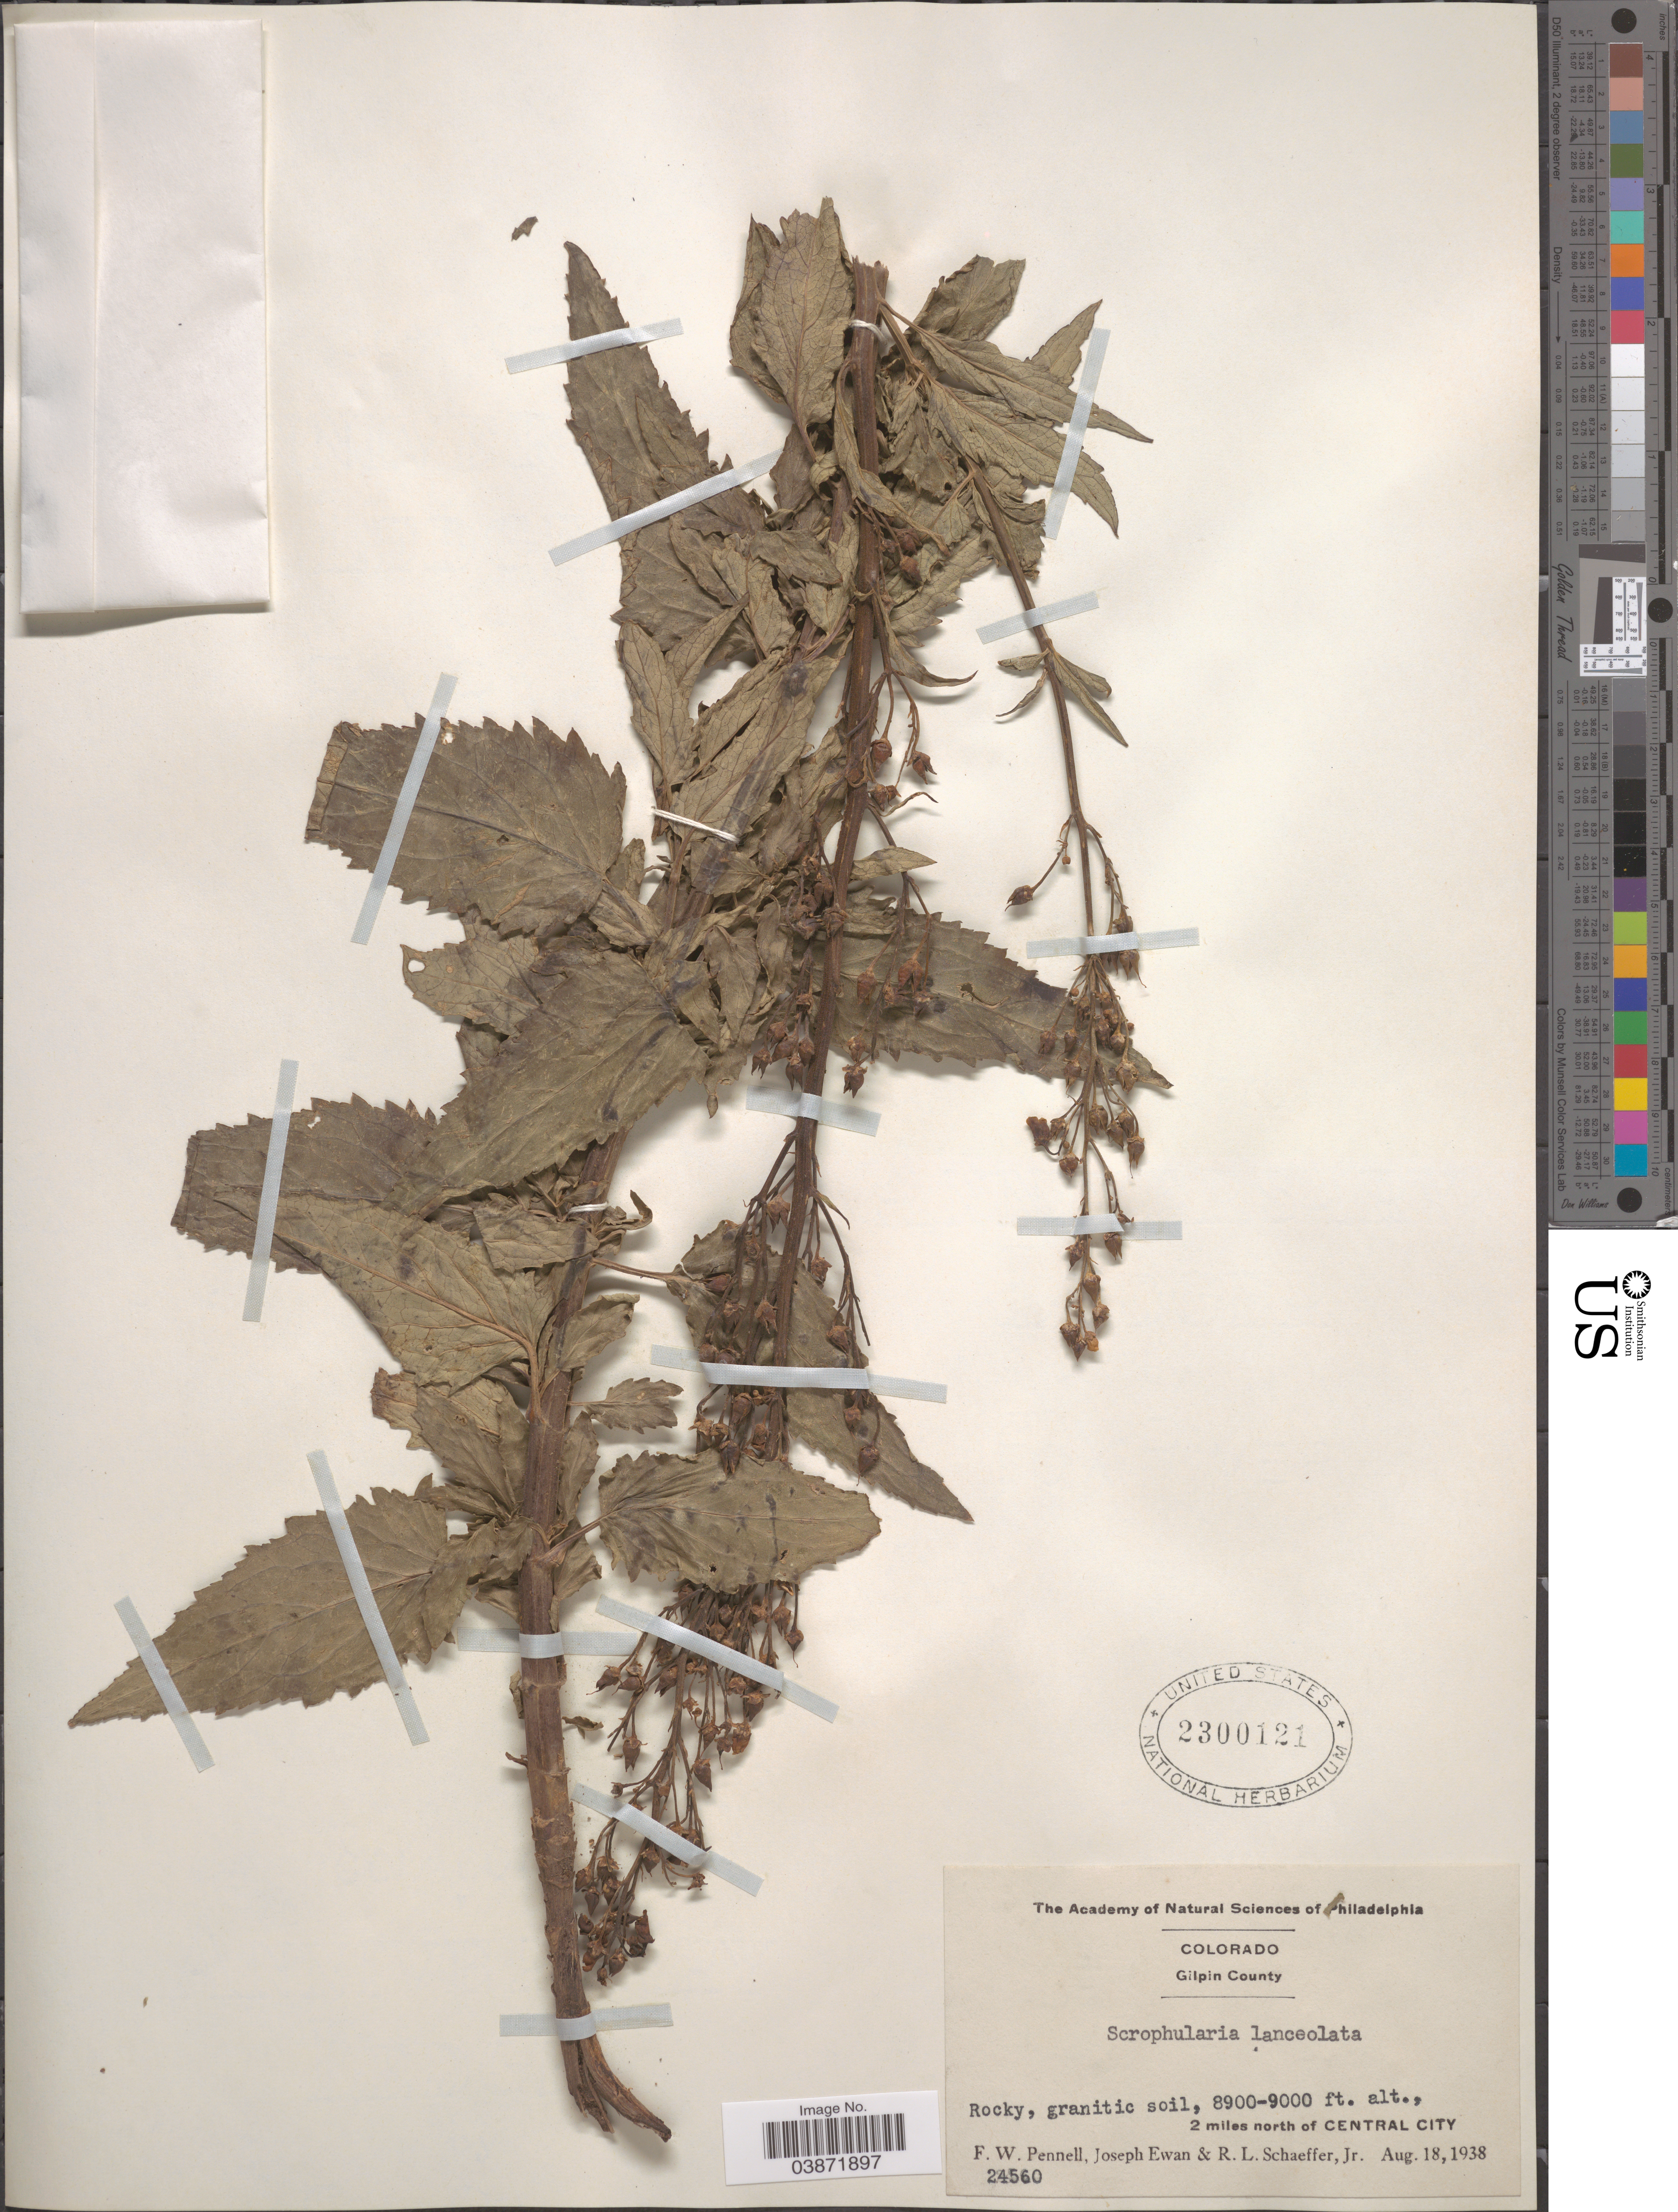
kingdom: Plantae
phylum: Tracheophyta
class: Magnoliopsida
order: Lamiales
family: Scrophulariaceae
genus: Scrophularia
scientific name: Scrophularia lanceolata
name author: Pursh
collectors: F. W. Pennell, J. A. Ewan & R. L. Schaeffer Jr.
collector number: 24560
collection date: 1938-08-18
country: United States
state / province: Colorado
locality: Gilpin County. 2 miles north of Central City.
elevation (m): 2713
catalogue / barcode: US 2300121